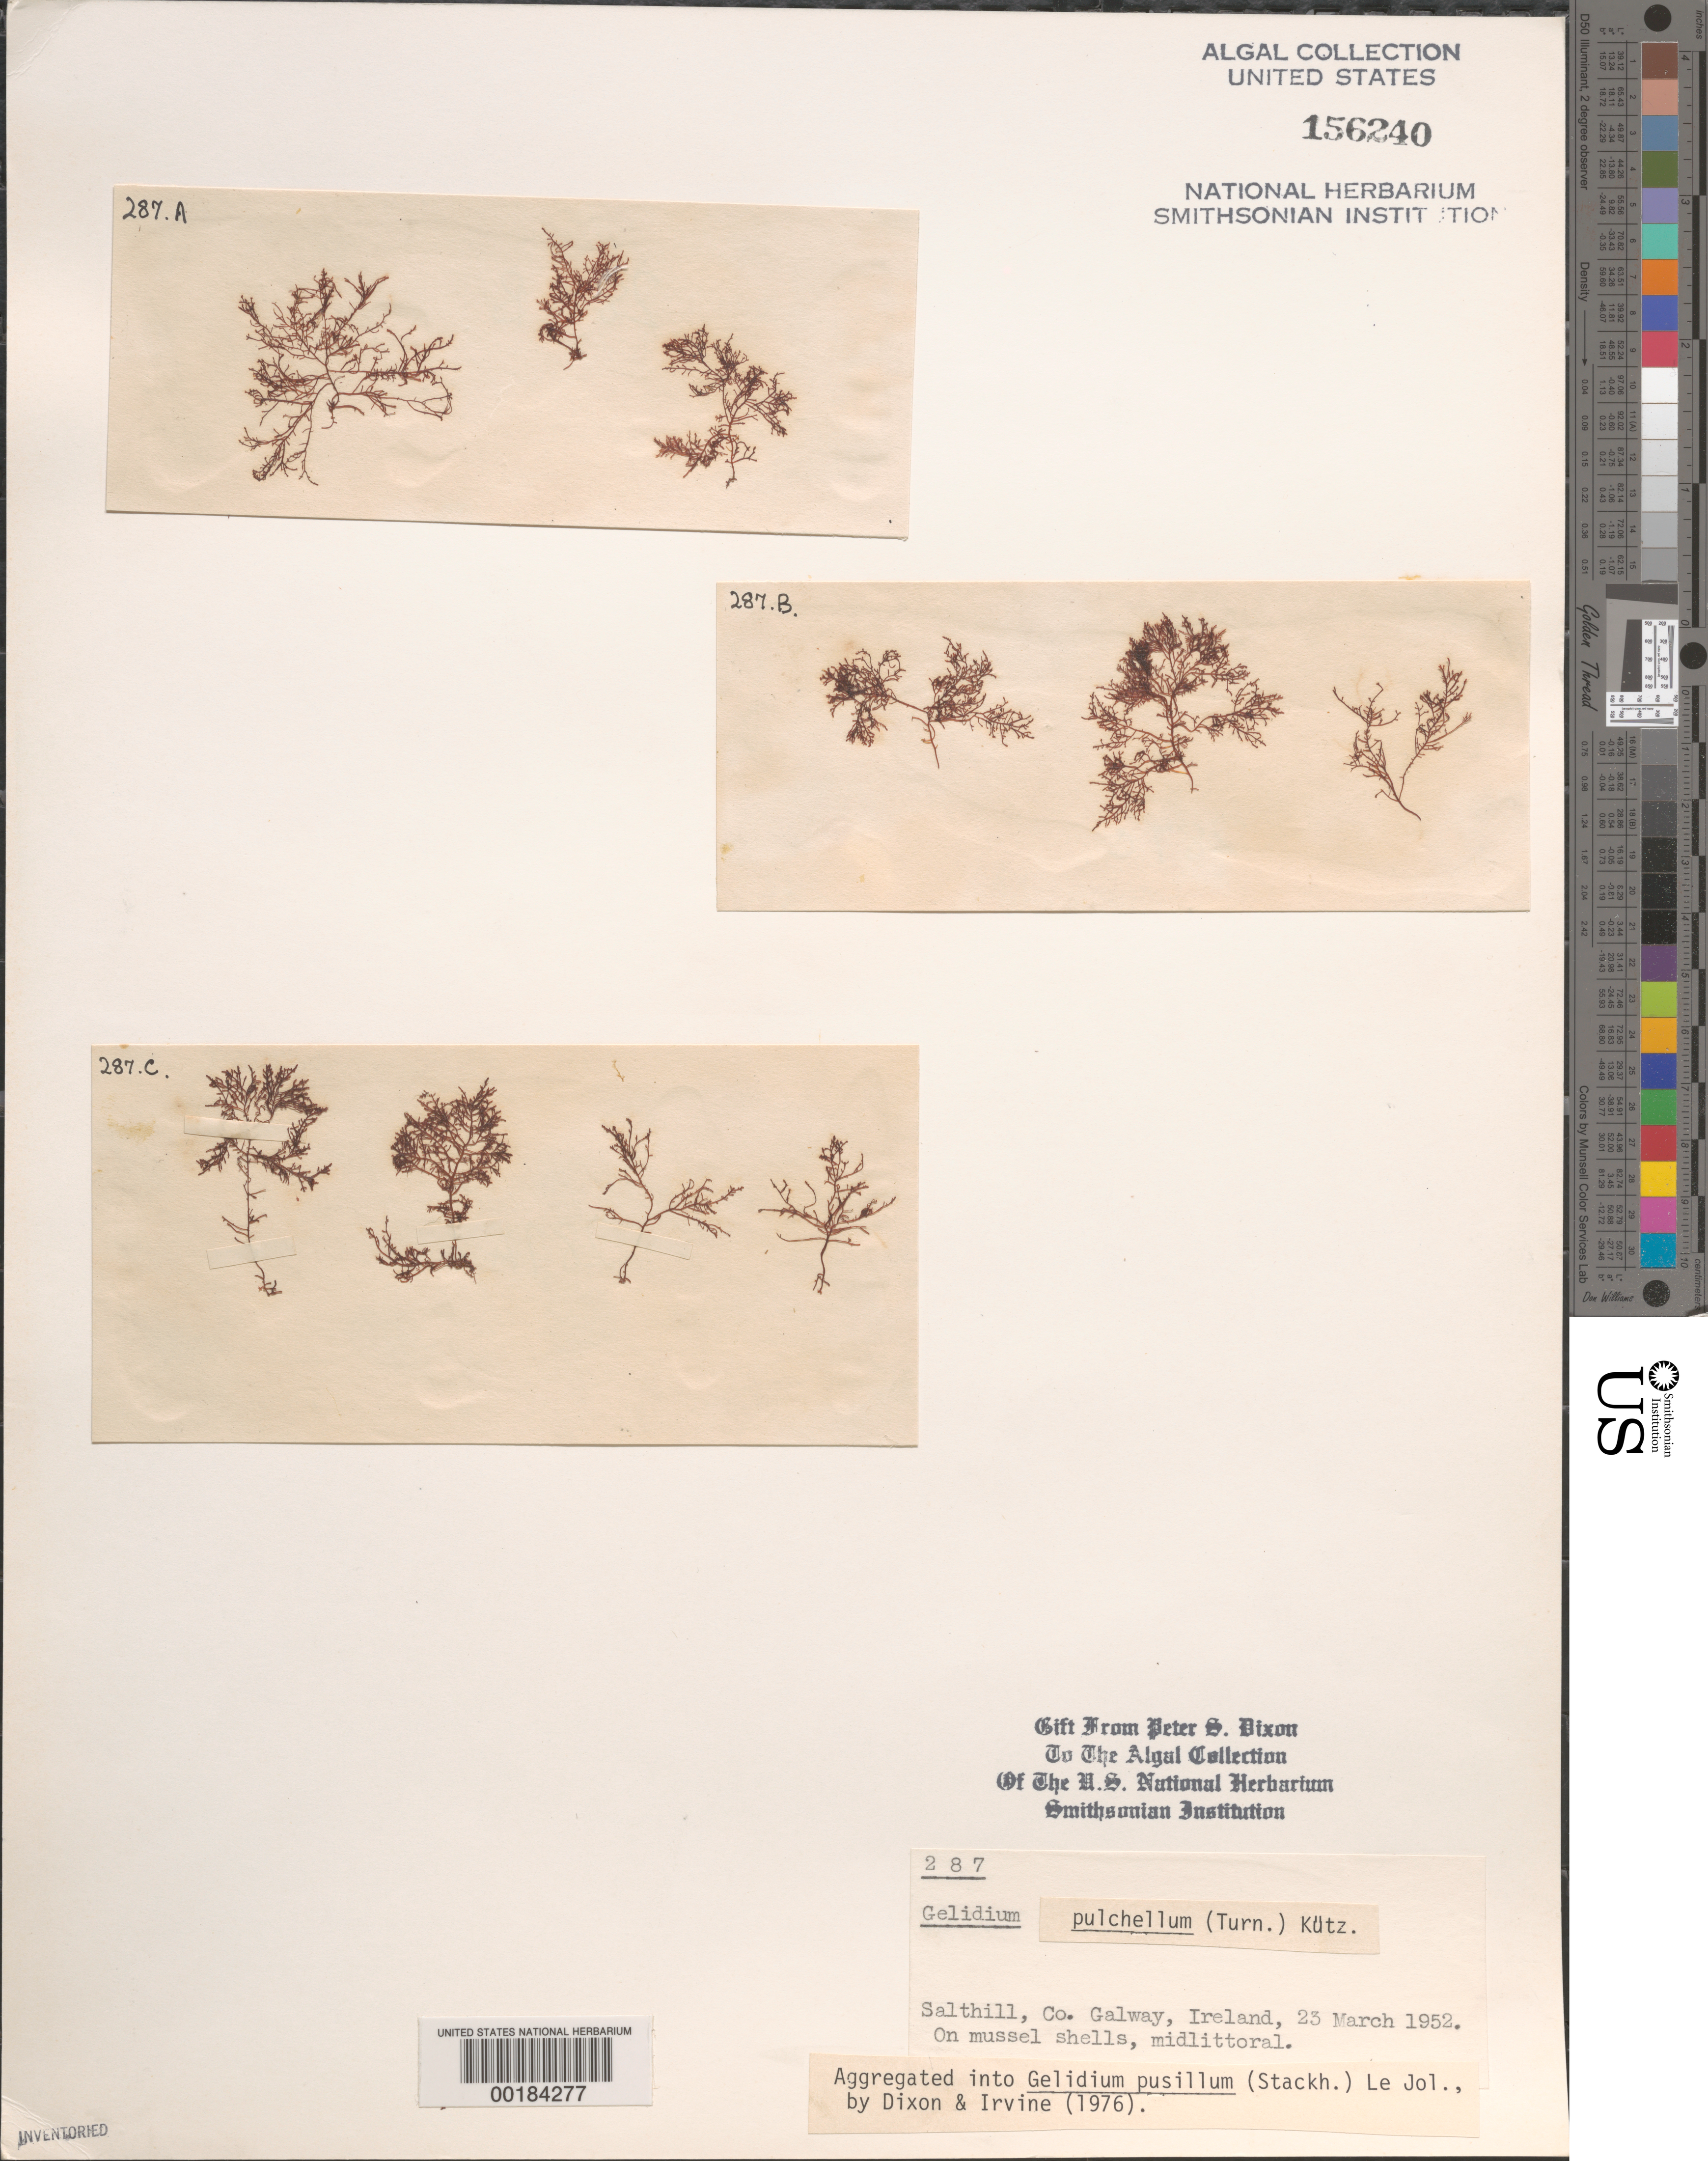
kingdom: Plantae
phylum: Rhodophyta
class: Florideophyceae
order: Gelidiales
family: Gelidiaceae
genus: Gelidium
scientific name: Gelidium pusillum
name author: (Stackh.) Le Jol.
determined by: Dixon, P. S.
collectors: P. S. Dixon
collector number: PSD 287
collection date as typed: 23 Mar 1952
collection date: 1952-03-23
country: Ireland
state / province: Connaught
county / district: Galway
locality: Salthill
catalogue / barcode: US 156240